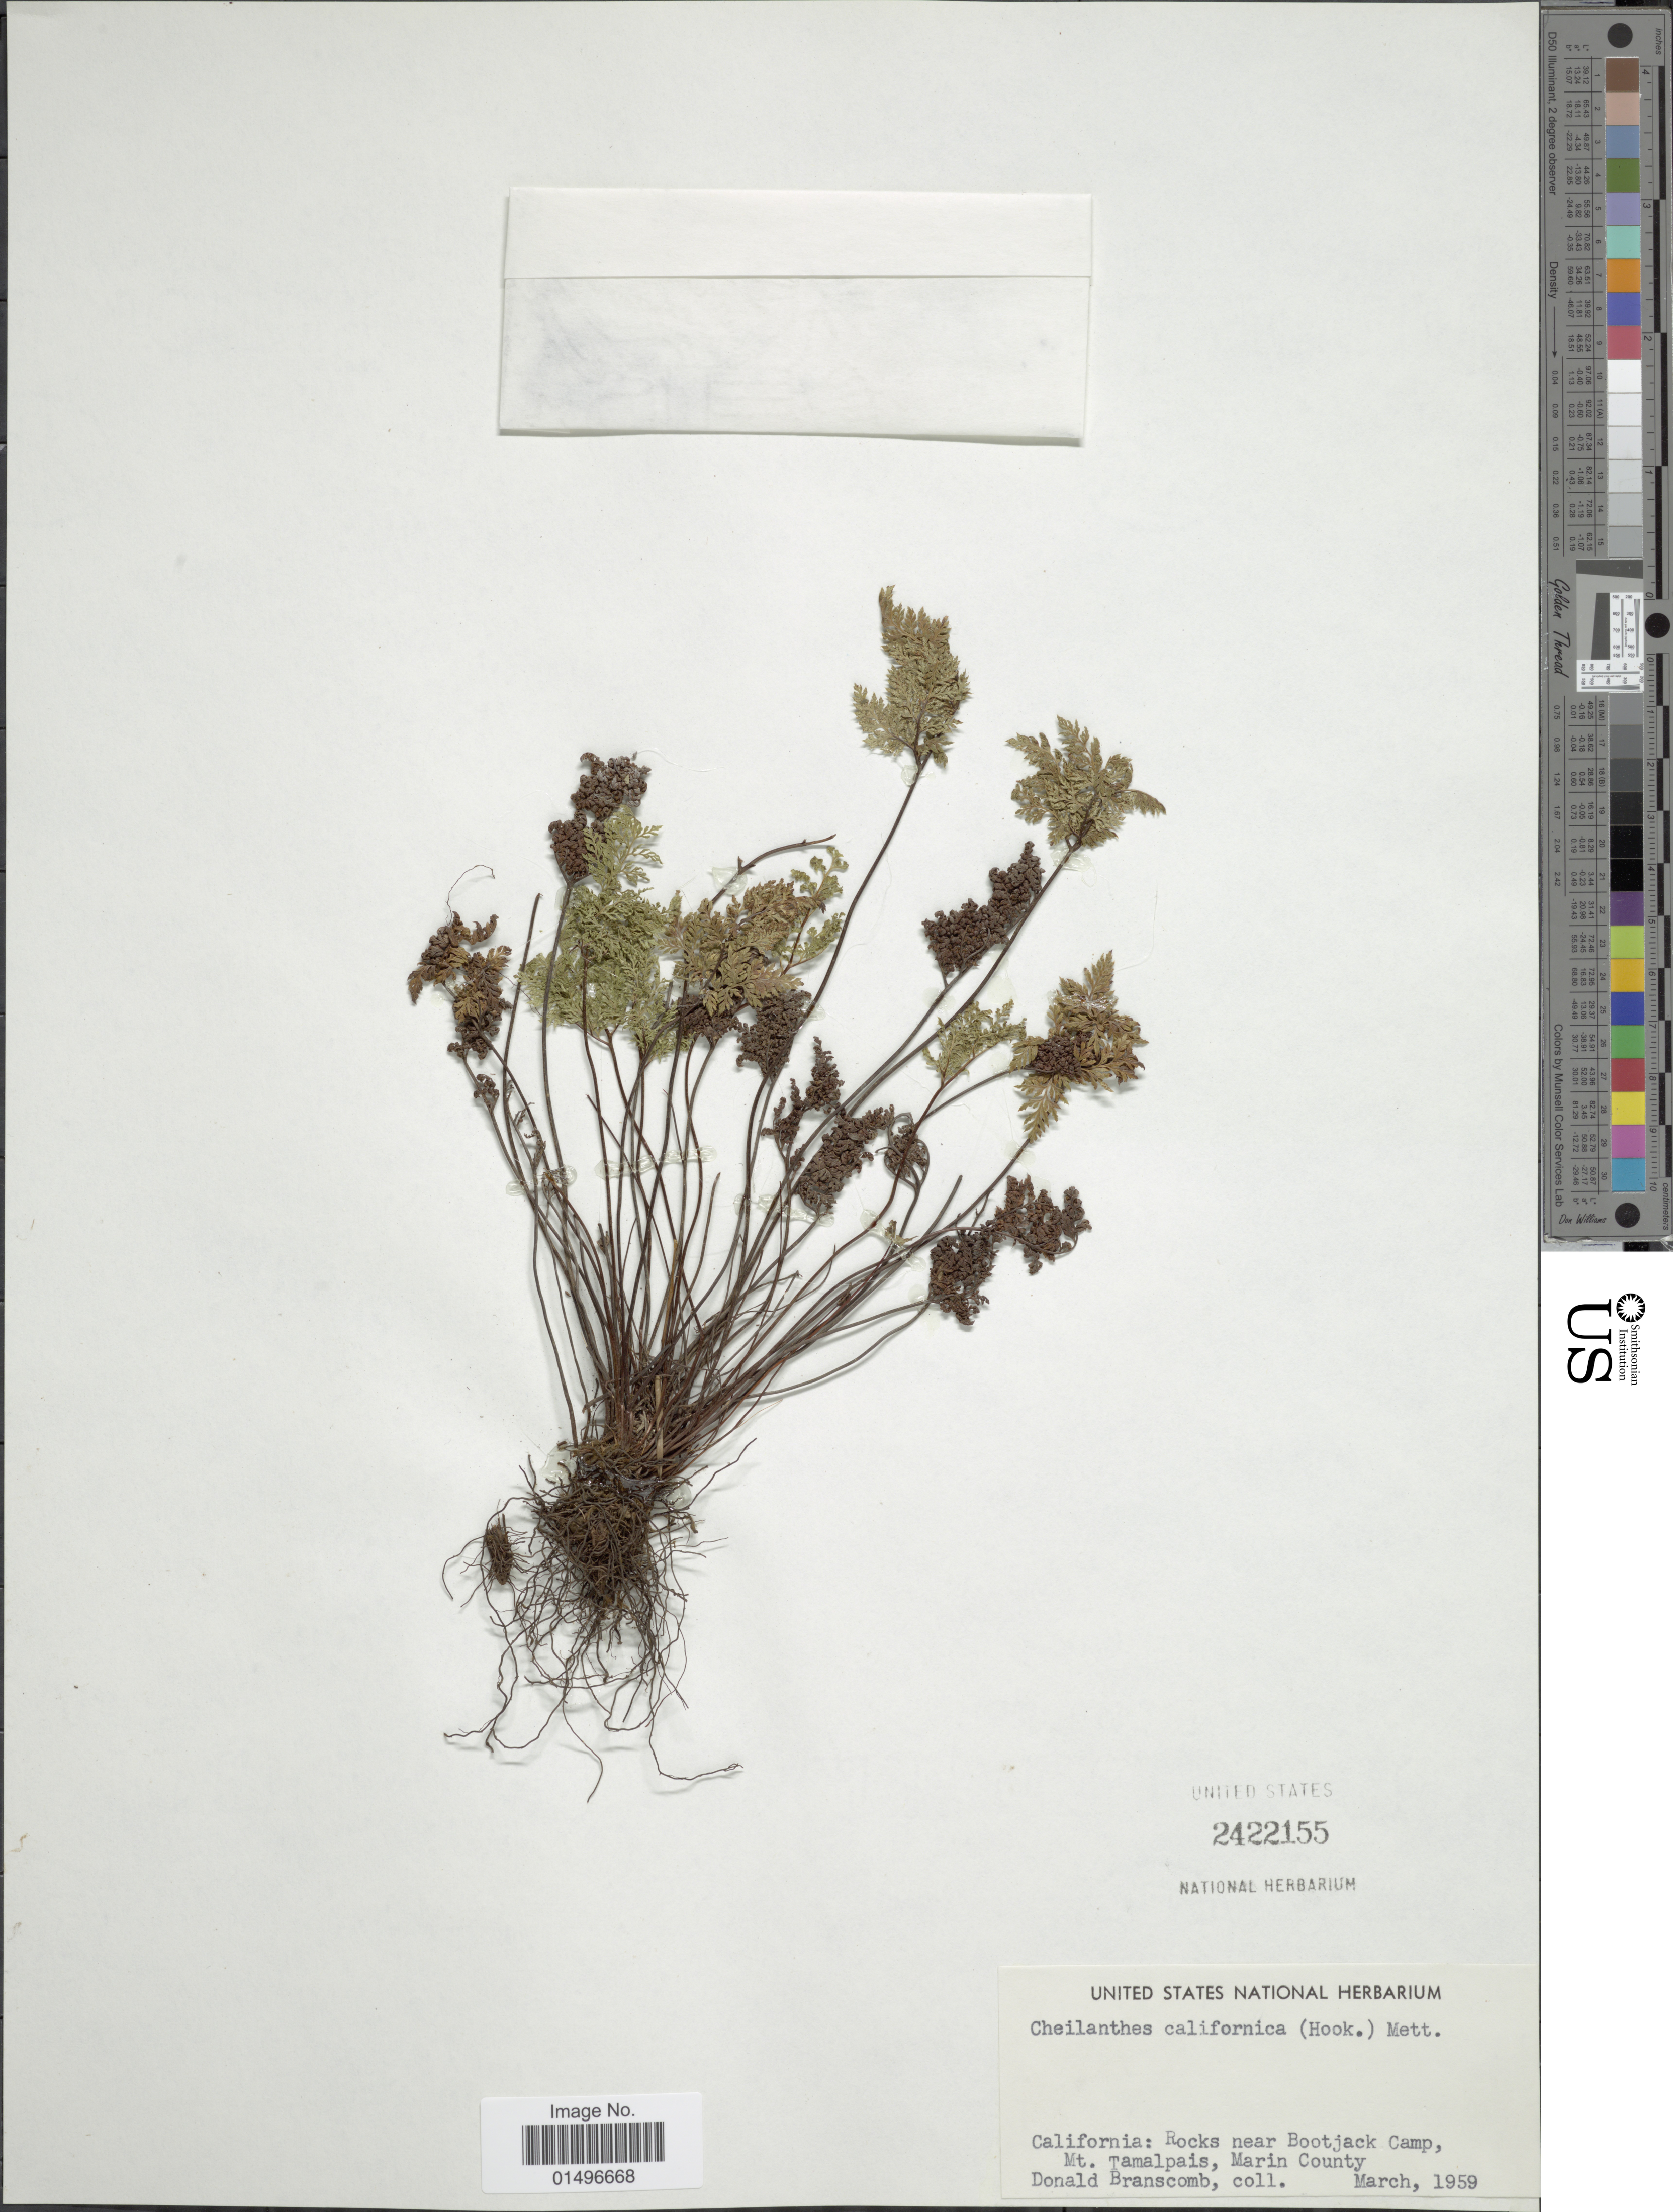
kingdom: Plantae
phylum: Tracheophyta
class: Polypodiopsida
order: Polypodiales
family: Pteridaceae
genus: Aspidotis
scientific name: Aspidotis californica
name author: (Hook.) Nutt. ex Copel.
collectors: D. Branscomb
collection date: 1959-03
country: United States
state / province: California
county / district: Marin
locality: California, Rocks near Bootjack Camp, Mt. Tamalpais, Marin County.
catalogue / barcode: US 2422155